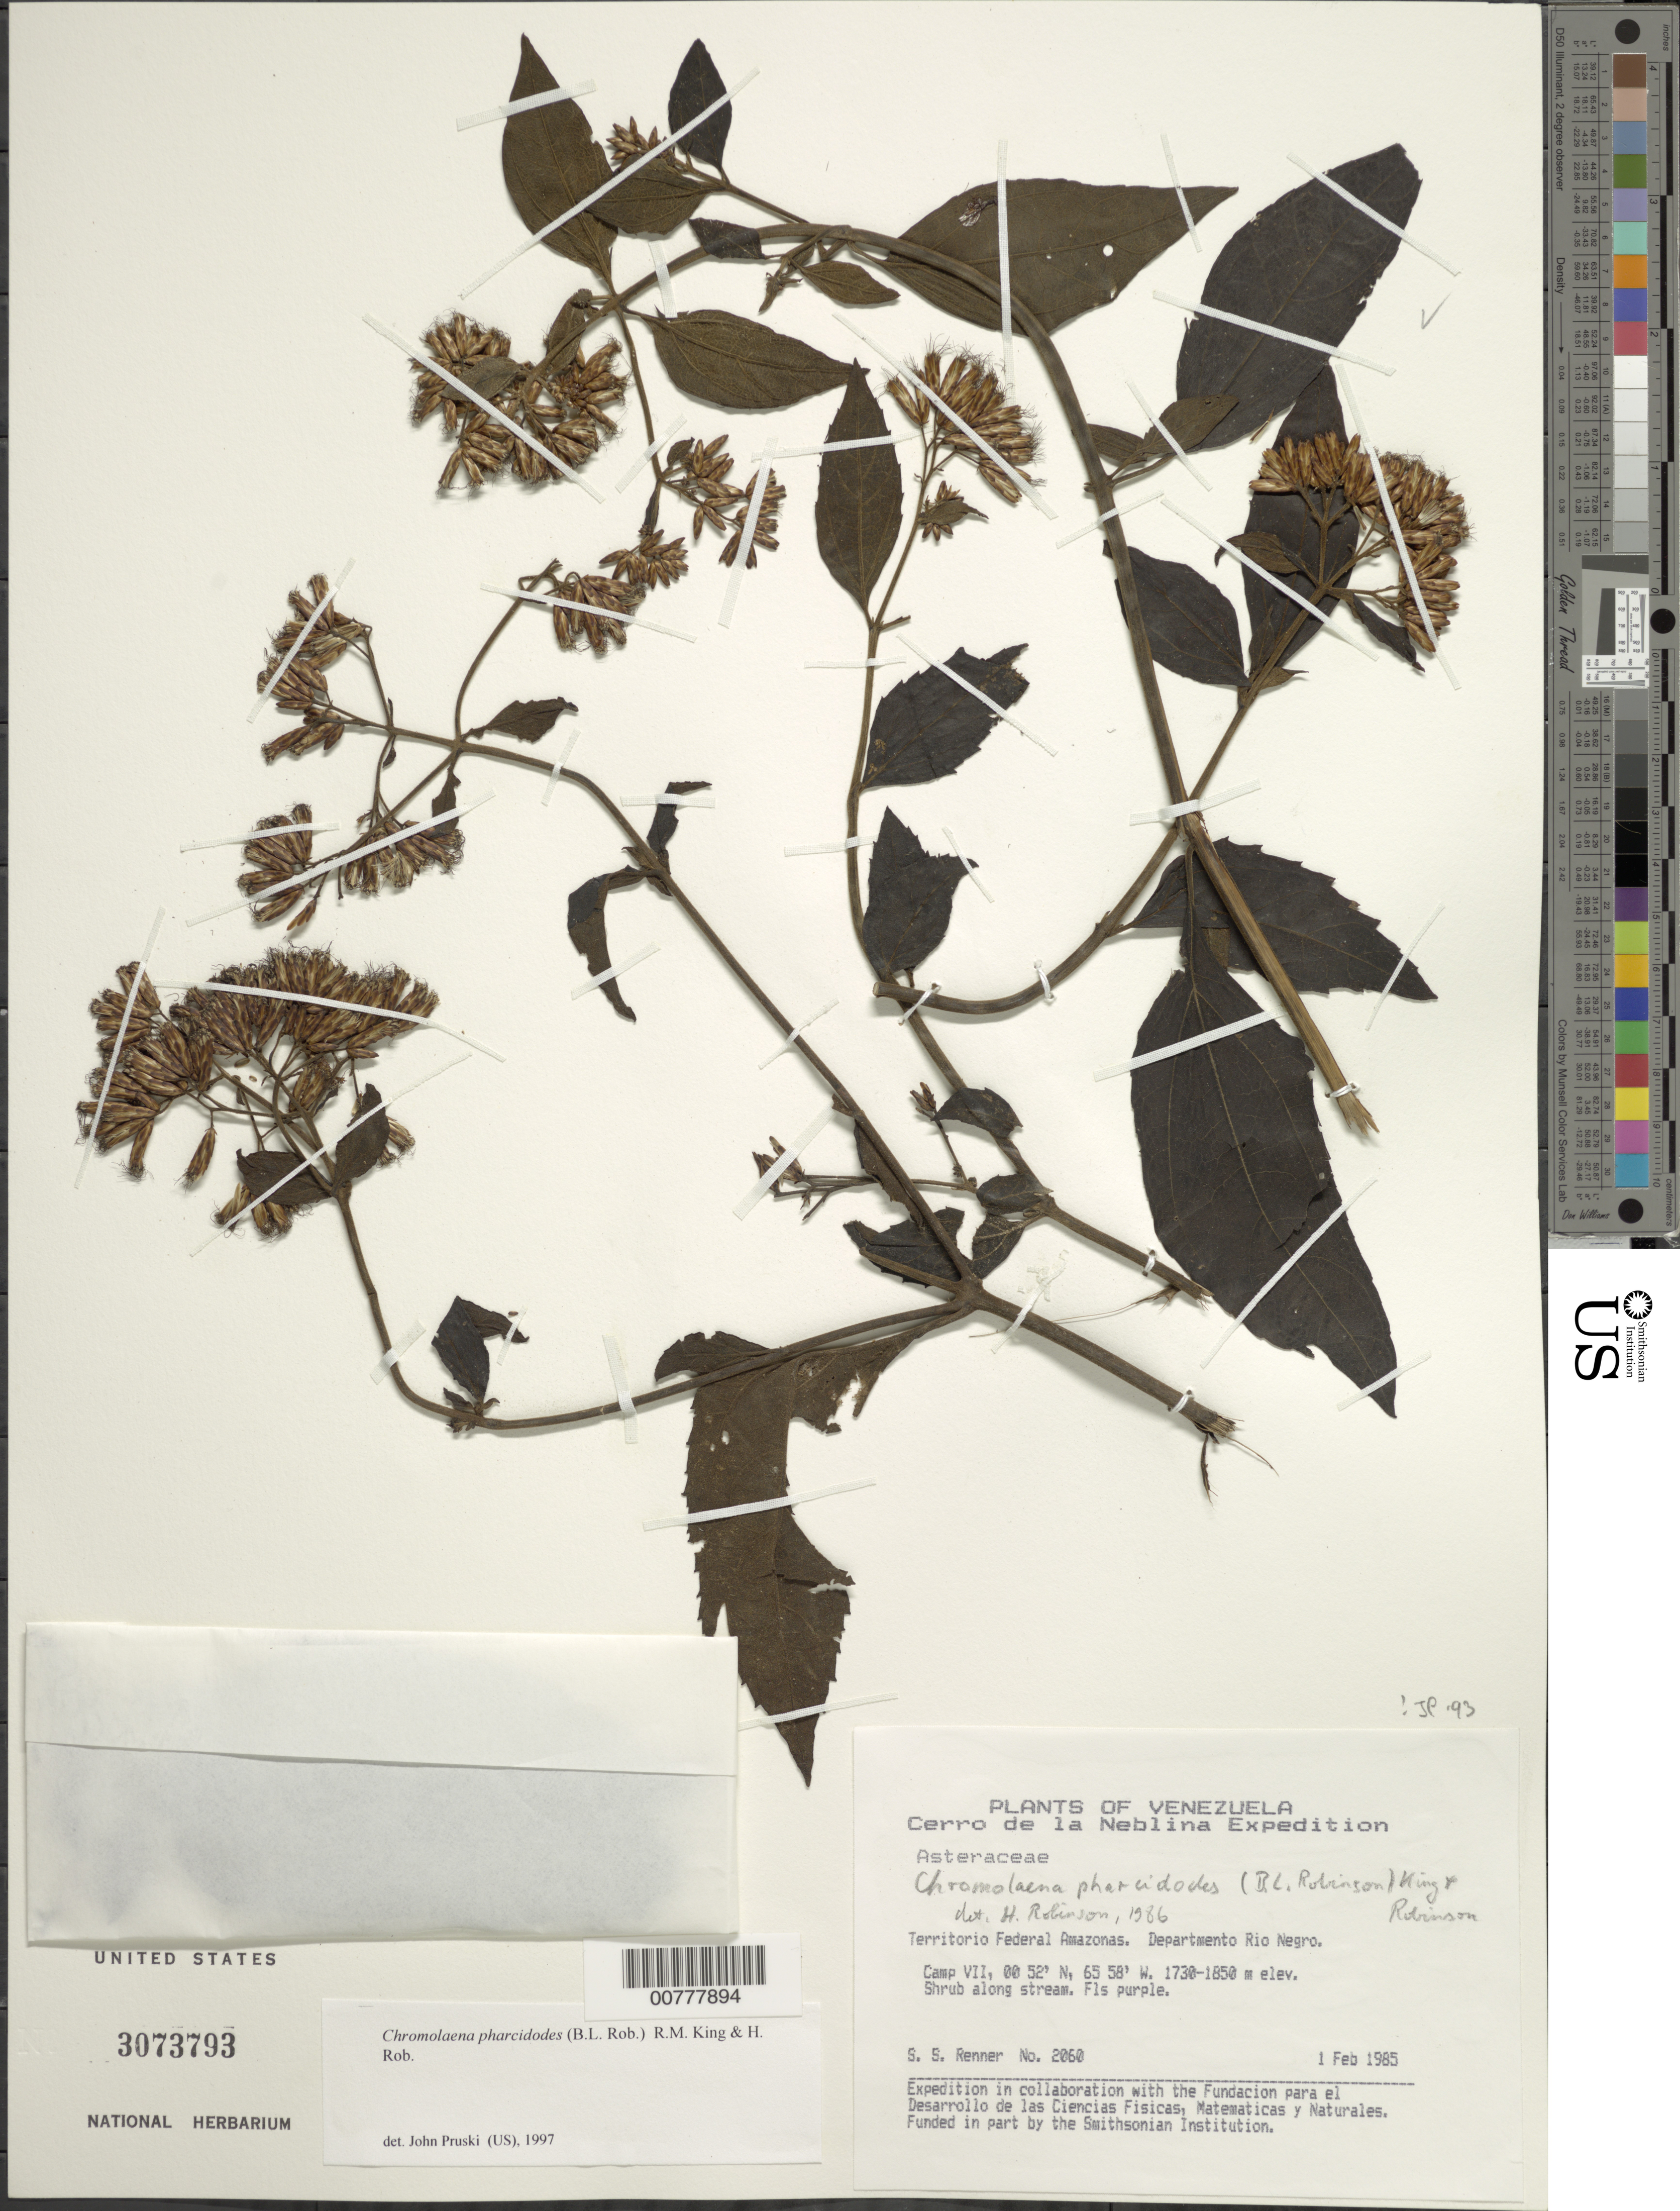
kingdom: Plantae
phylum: Tracheophyta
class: Magnoliopsida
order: Asterales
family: Asteraceae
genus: Chromolaena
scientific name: Chromolaena pharcidodes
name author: (B.L. Rob.) R.M. King & H. Rob.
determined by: Robinson, Harold E., (US)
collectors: S. S. Renner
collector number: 2060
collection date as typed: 1-Feb-85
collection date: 1985-02-01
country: Venezuela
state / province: Amazonas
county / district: Río Negro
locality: Cerro de la Neblina, Camp VII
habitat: Along stream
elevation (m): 1730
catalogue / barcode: US 3073793